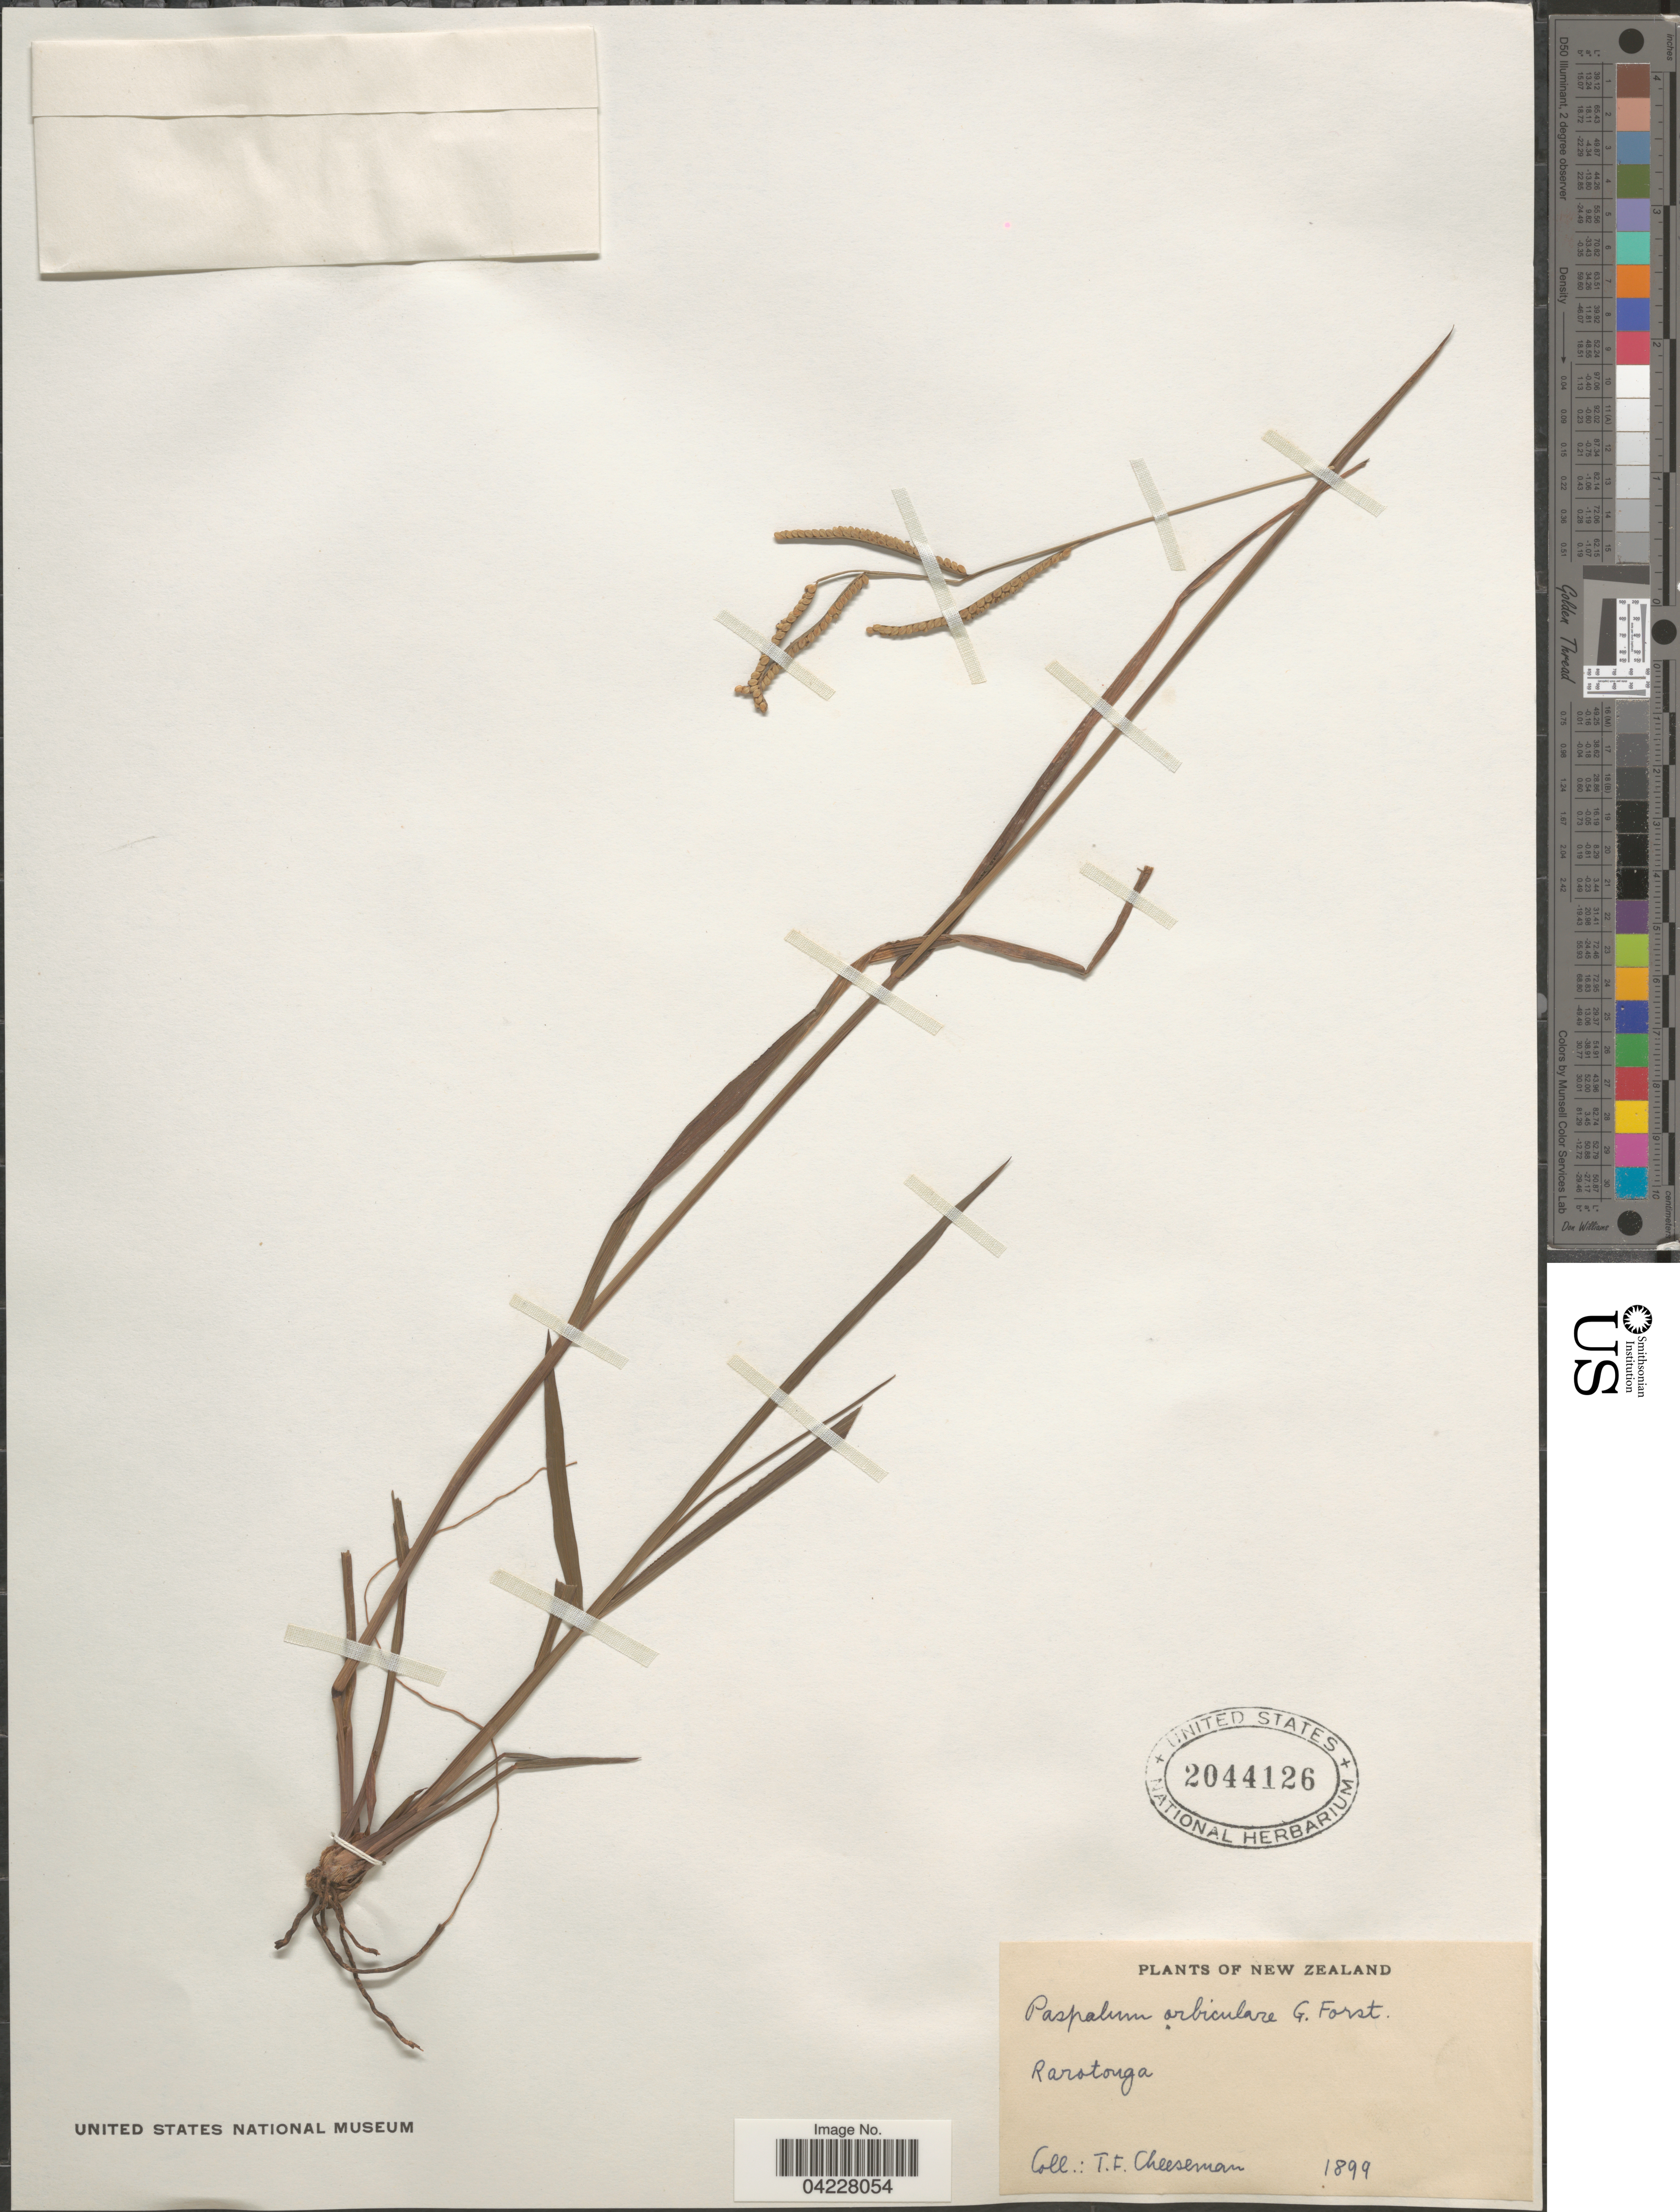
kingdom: Plantae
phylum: Tracheophyta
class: Liliopsida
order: Poales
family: Poaceae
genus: Paspalum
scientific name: Paspalum orbiculare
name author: G. Forst.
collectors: T. F. Cheeseman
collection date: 1899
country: New Zealand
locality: Rarotonga.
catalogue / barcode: US 2044126